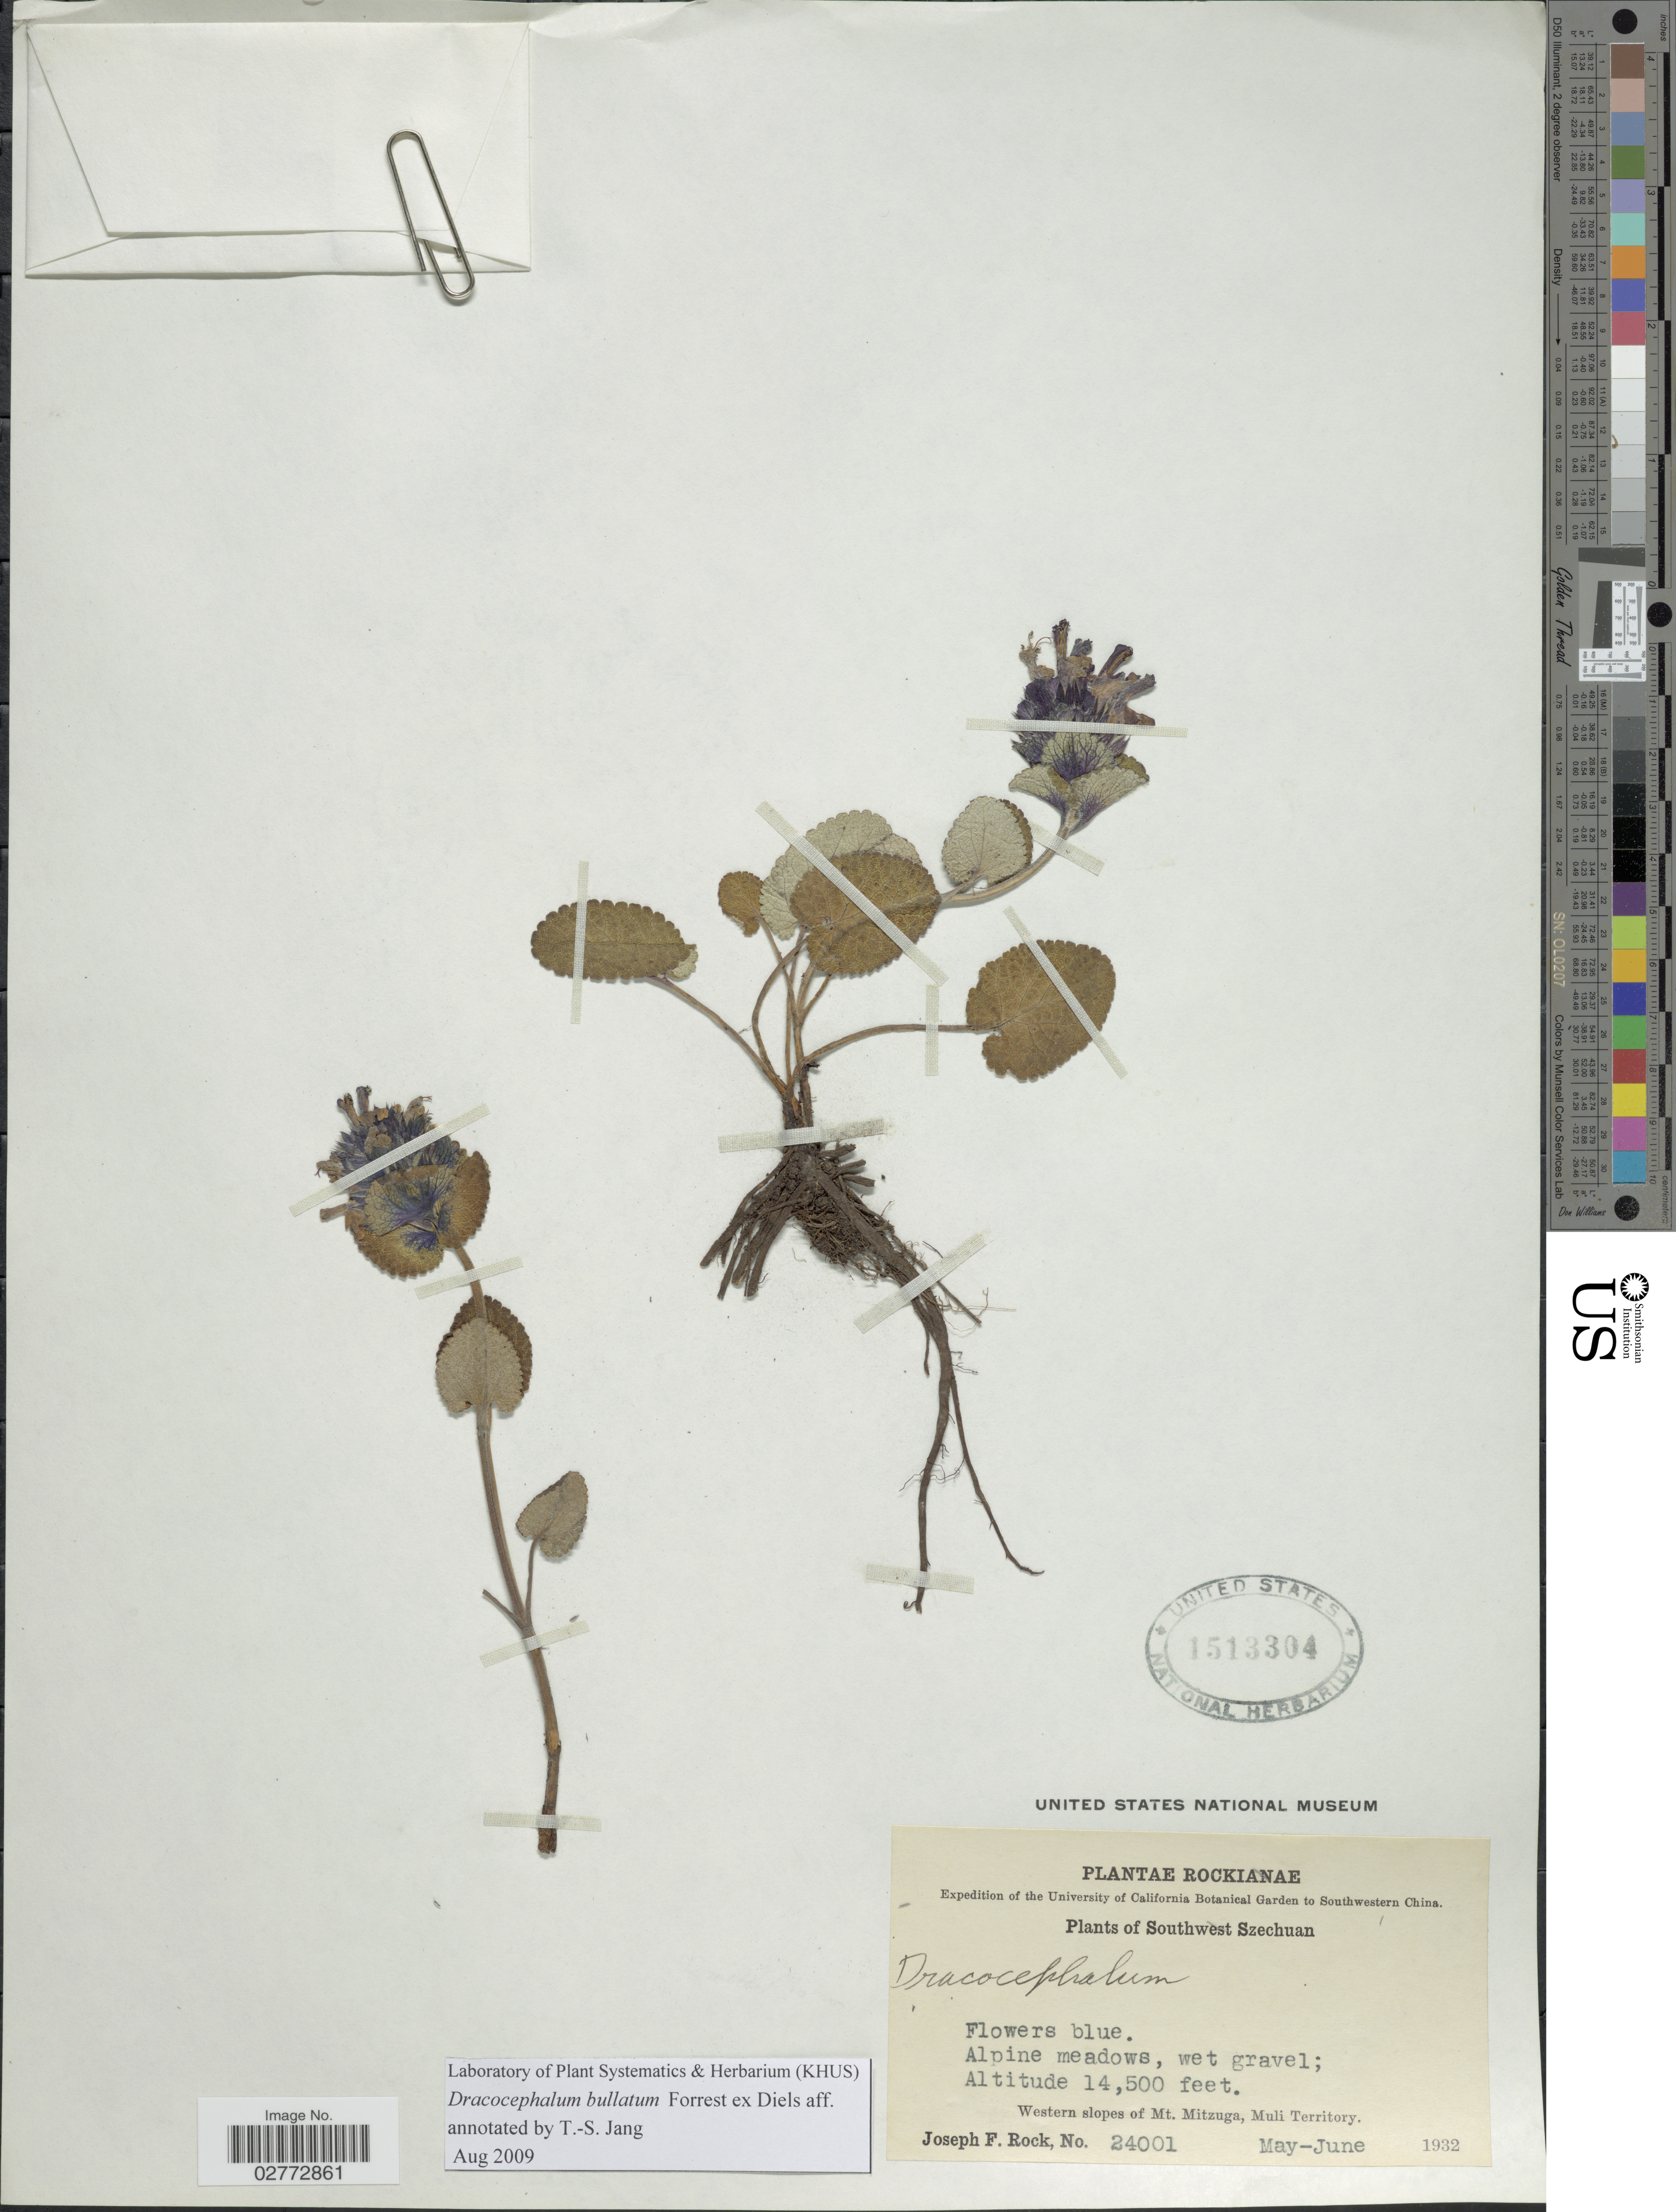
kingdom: Plantae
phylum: Tracheophyta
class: Magnoliopsida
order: Lamiales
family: Lamiaceae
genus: Dracocephalum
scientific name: Dracocephalum speciosum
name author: Sweet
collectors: J. F. Rock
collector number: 24001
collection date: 1932-05/1932-06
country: China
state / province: Sichuan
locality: Southwestern China. Southwest Szechuan. Western slopes of Mt Mitzuga, Muli Territory.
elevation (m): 4420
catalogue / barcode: US 1513304